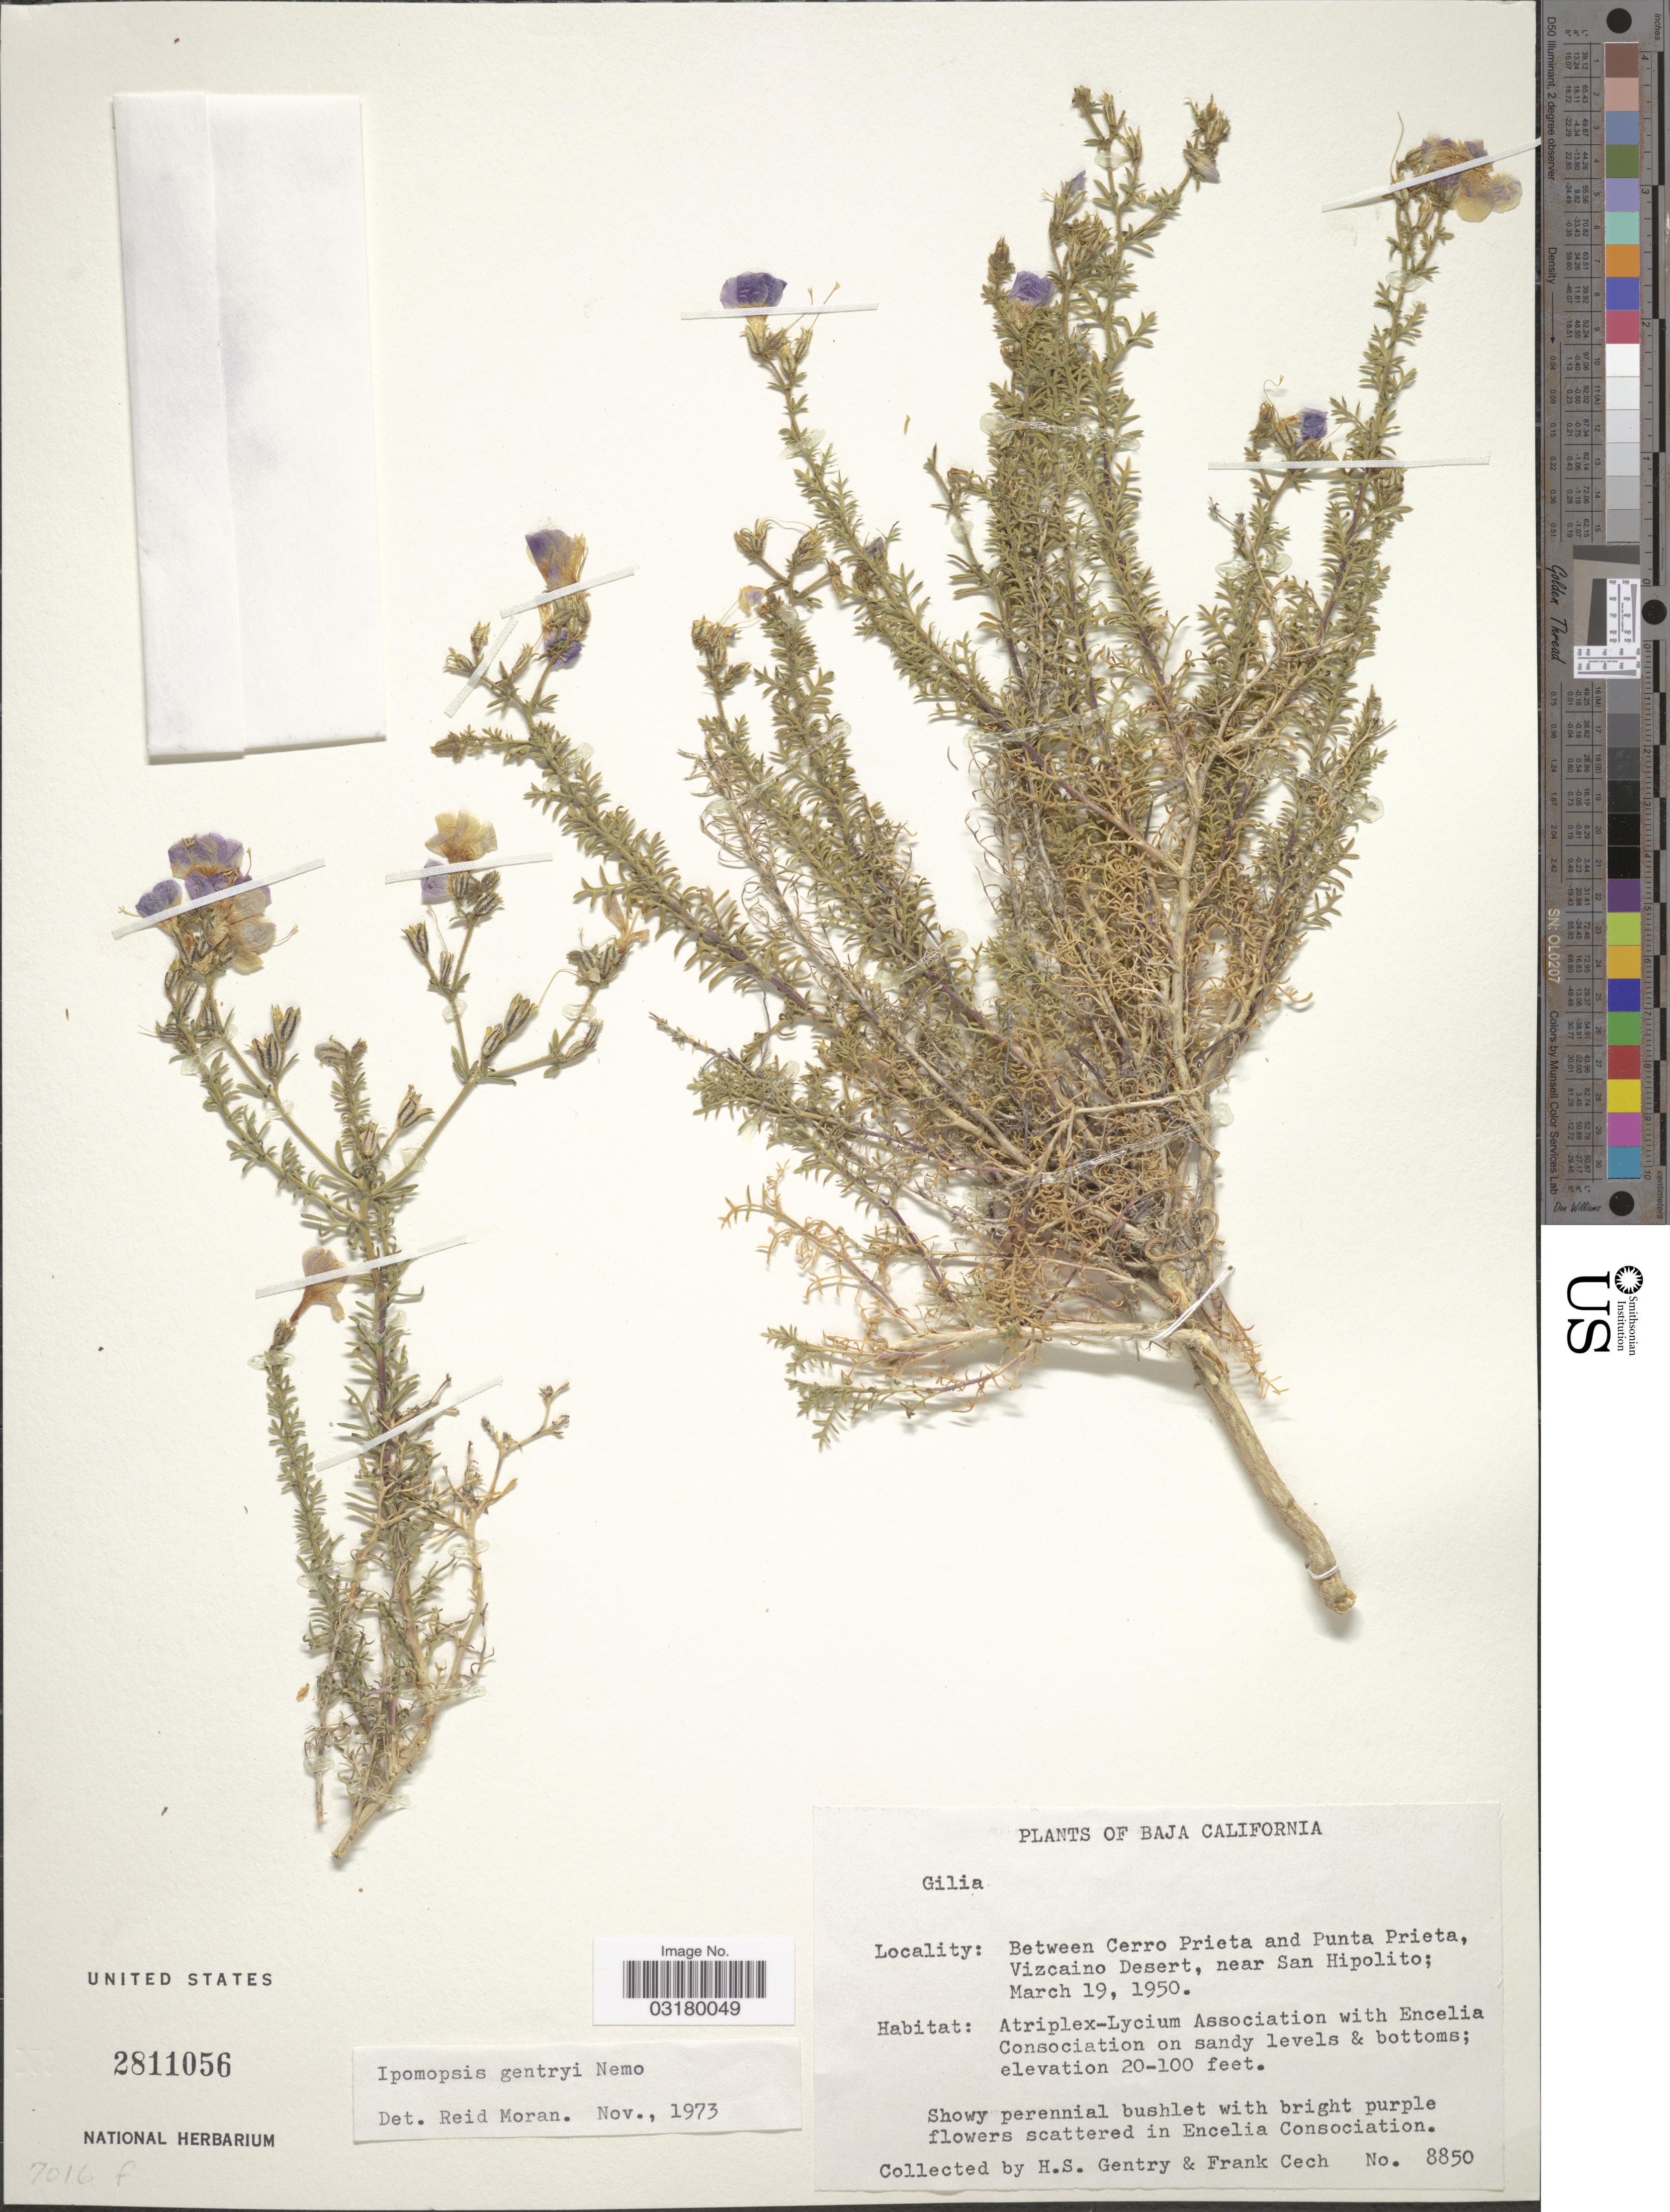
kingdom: Plantae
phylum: Tracheophyta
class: Magnoliopsida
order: Ericales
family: Polemoniaceae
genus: Ipomopsis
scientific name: Ipomopsis gentryi Nemo sp. nov. ined.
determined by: Moran, R. V.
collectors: H. S. Gentry & F. Cech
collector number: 8850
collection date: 1950-03-19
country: Mexico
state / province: Baja California Norte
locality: Between Cerro Prieta and Punta Prieta, Vizcaino Desert, near San Hipolito.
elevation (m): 6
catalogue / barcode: US 2811056